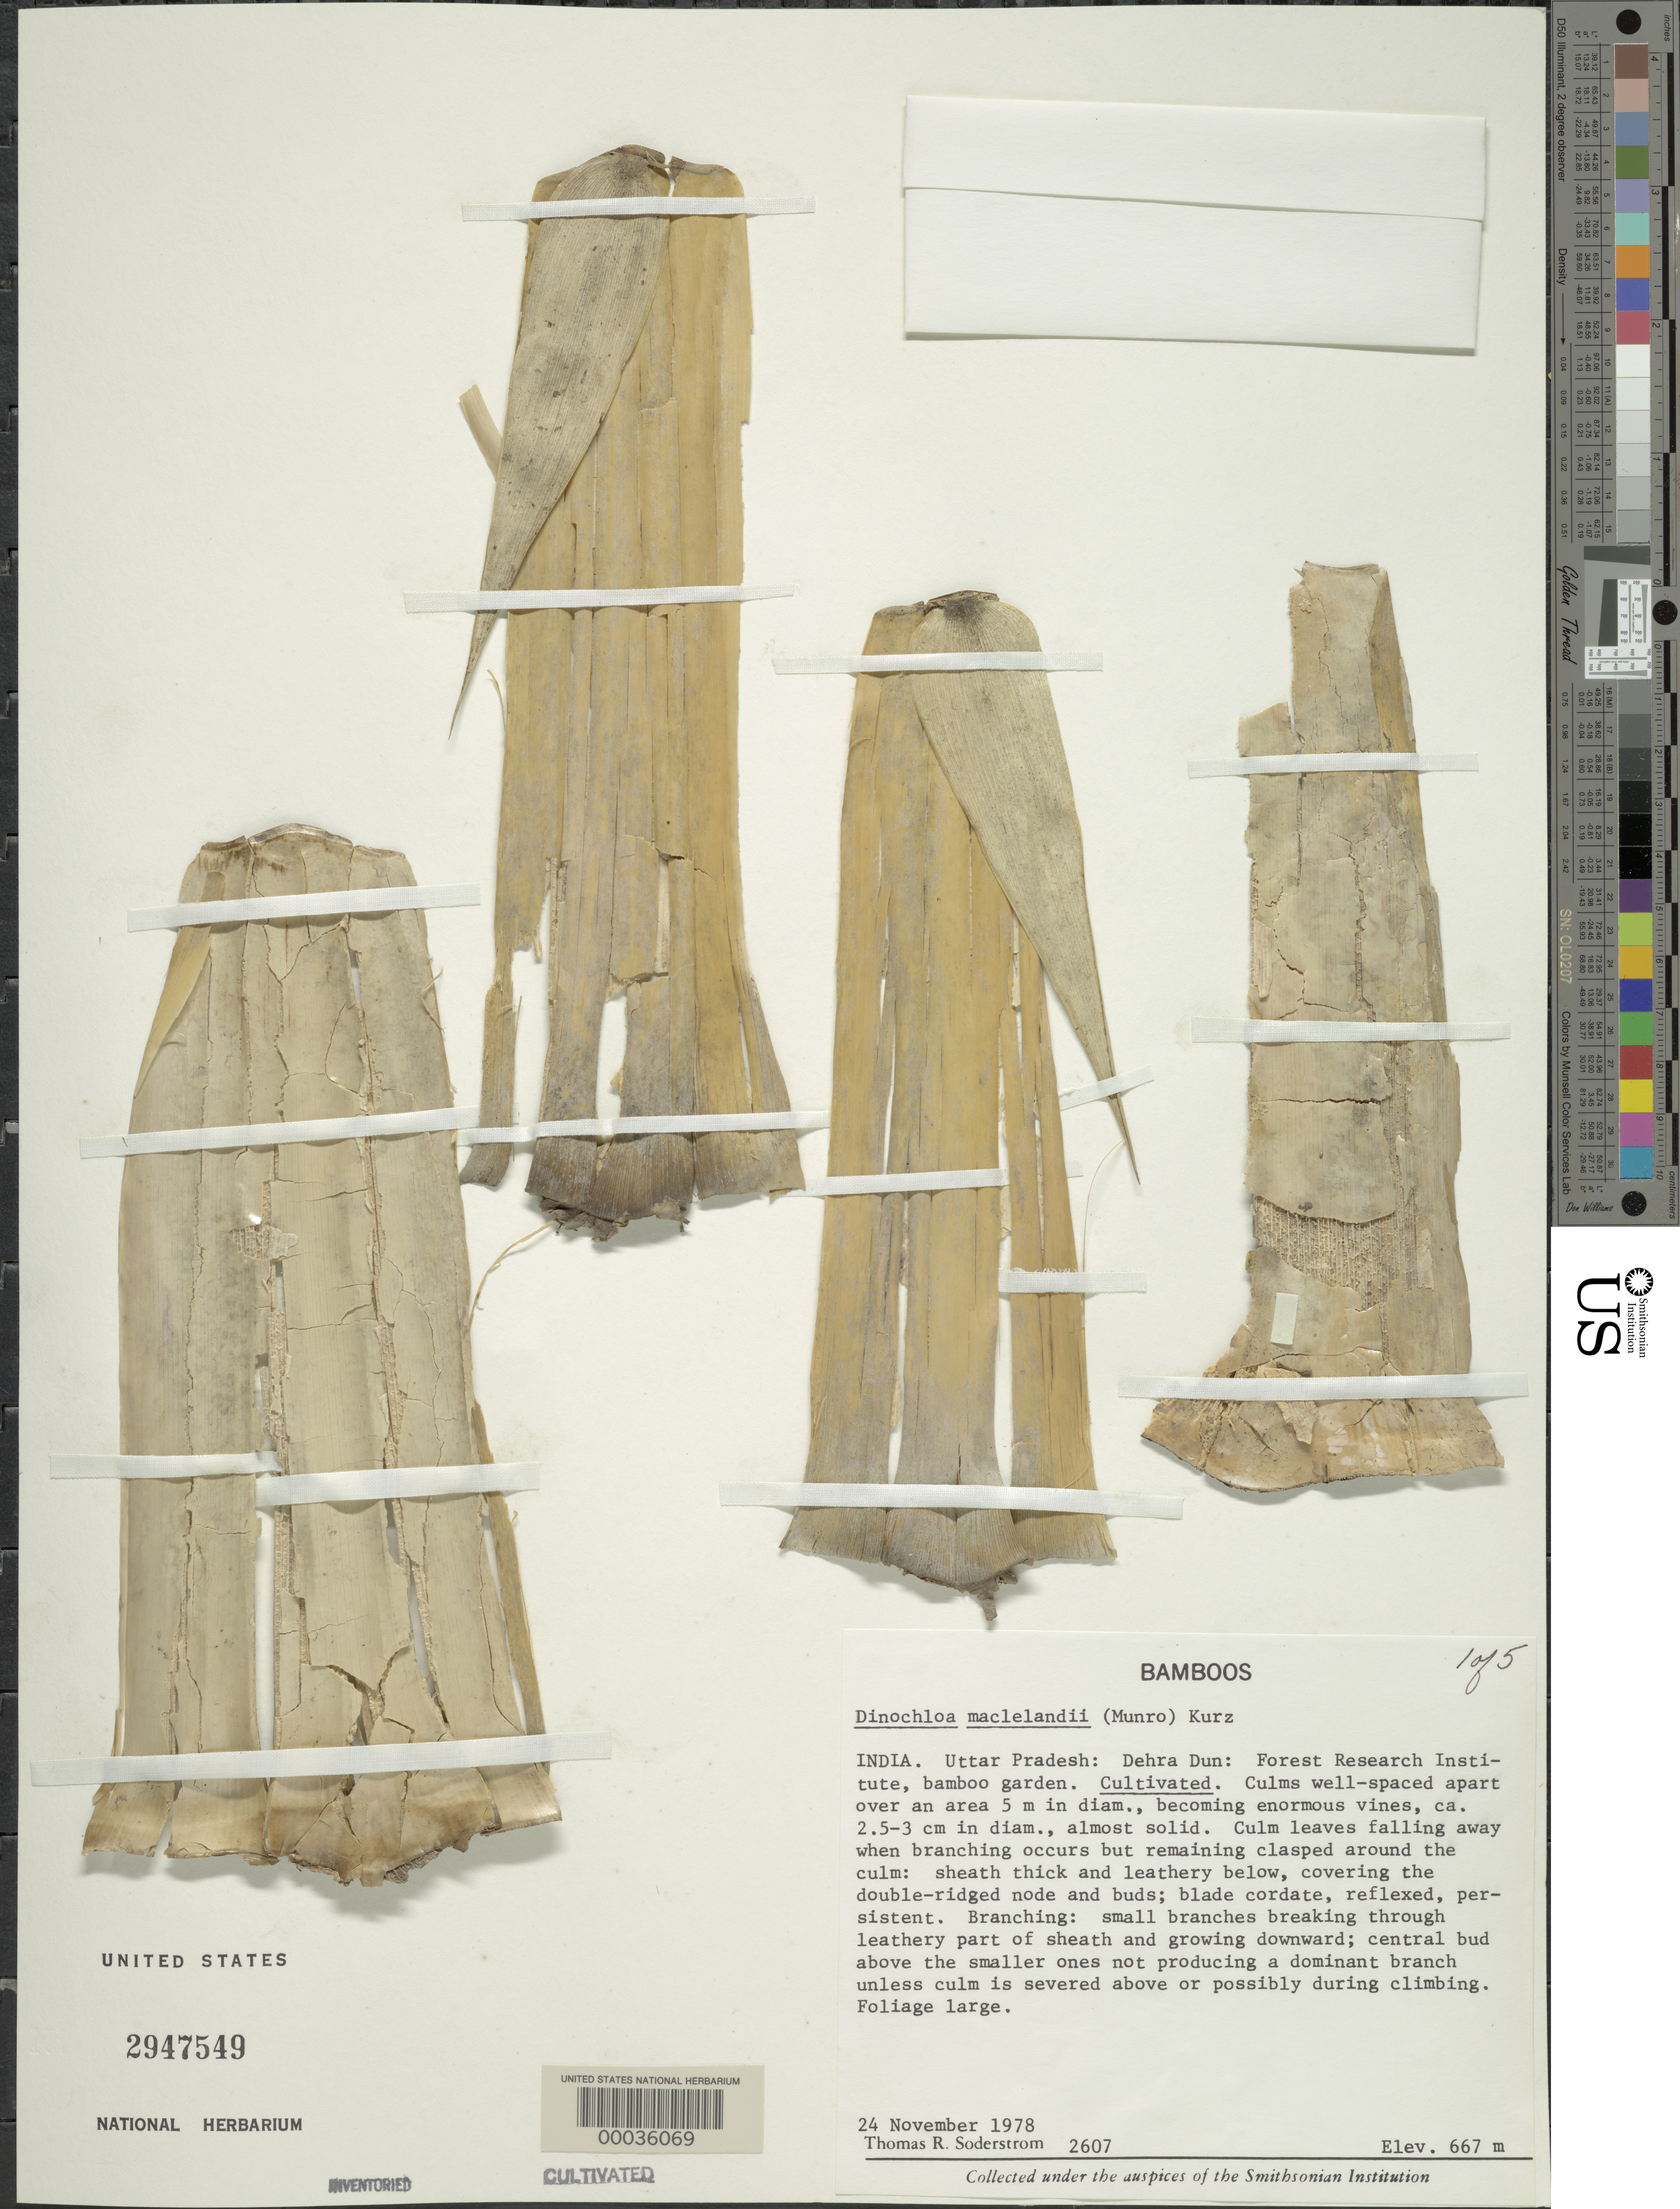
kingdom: Plantae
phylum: Tracheophyta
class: Liliopsida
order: Poales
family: Poaceae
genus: Dinochloa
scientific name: Dinochloa maclellandii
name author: Kurz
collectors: T. R. Soderstrom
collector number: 2607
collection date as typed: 24 Nov 1978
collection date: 1978-11-24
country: India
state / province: Uttar Pradesh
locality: Dehra dun, forest research institute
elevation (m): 667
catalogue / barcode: US 2947549